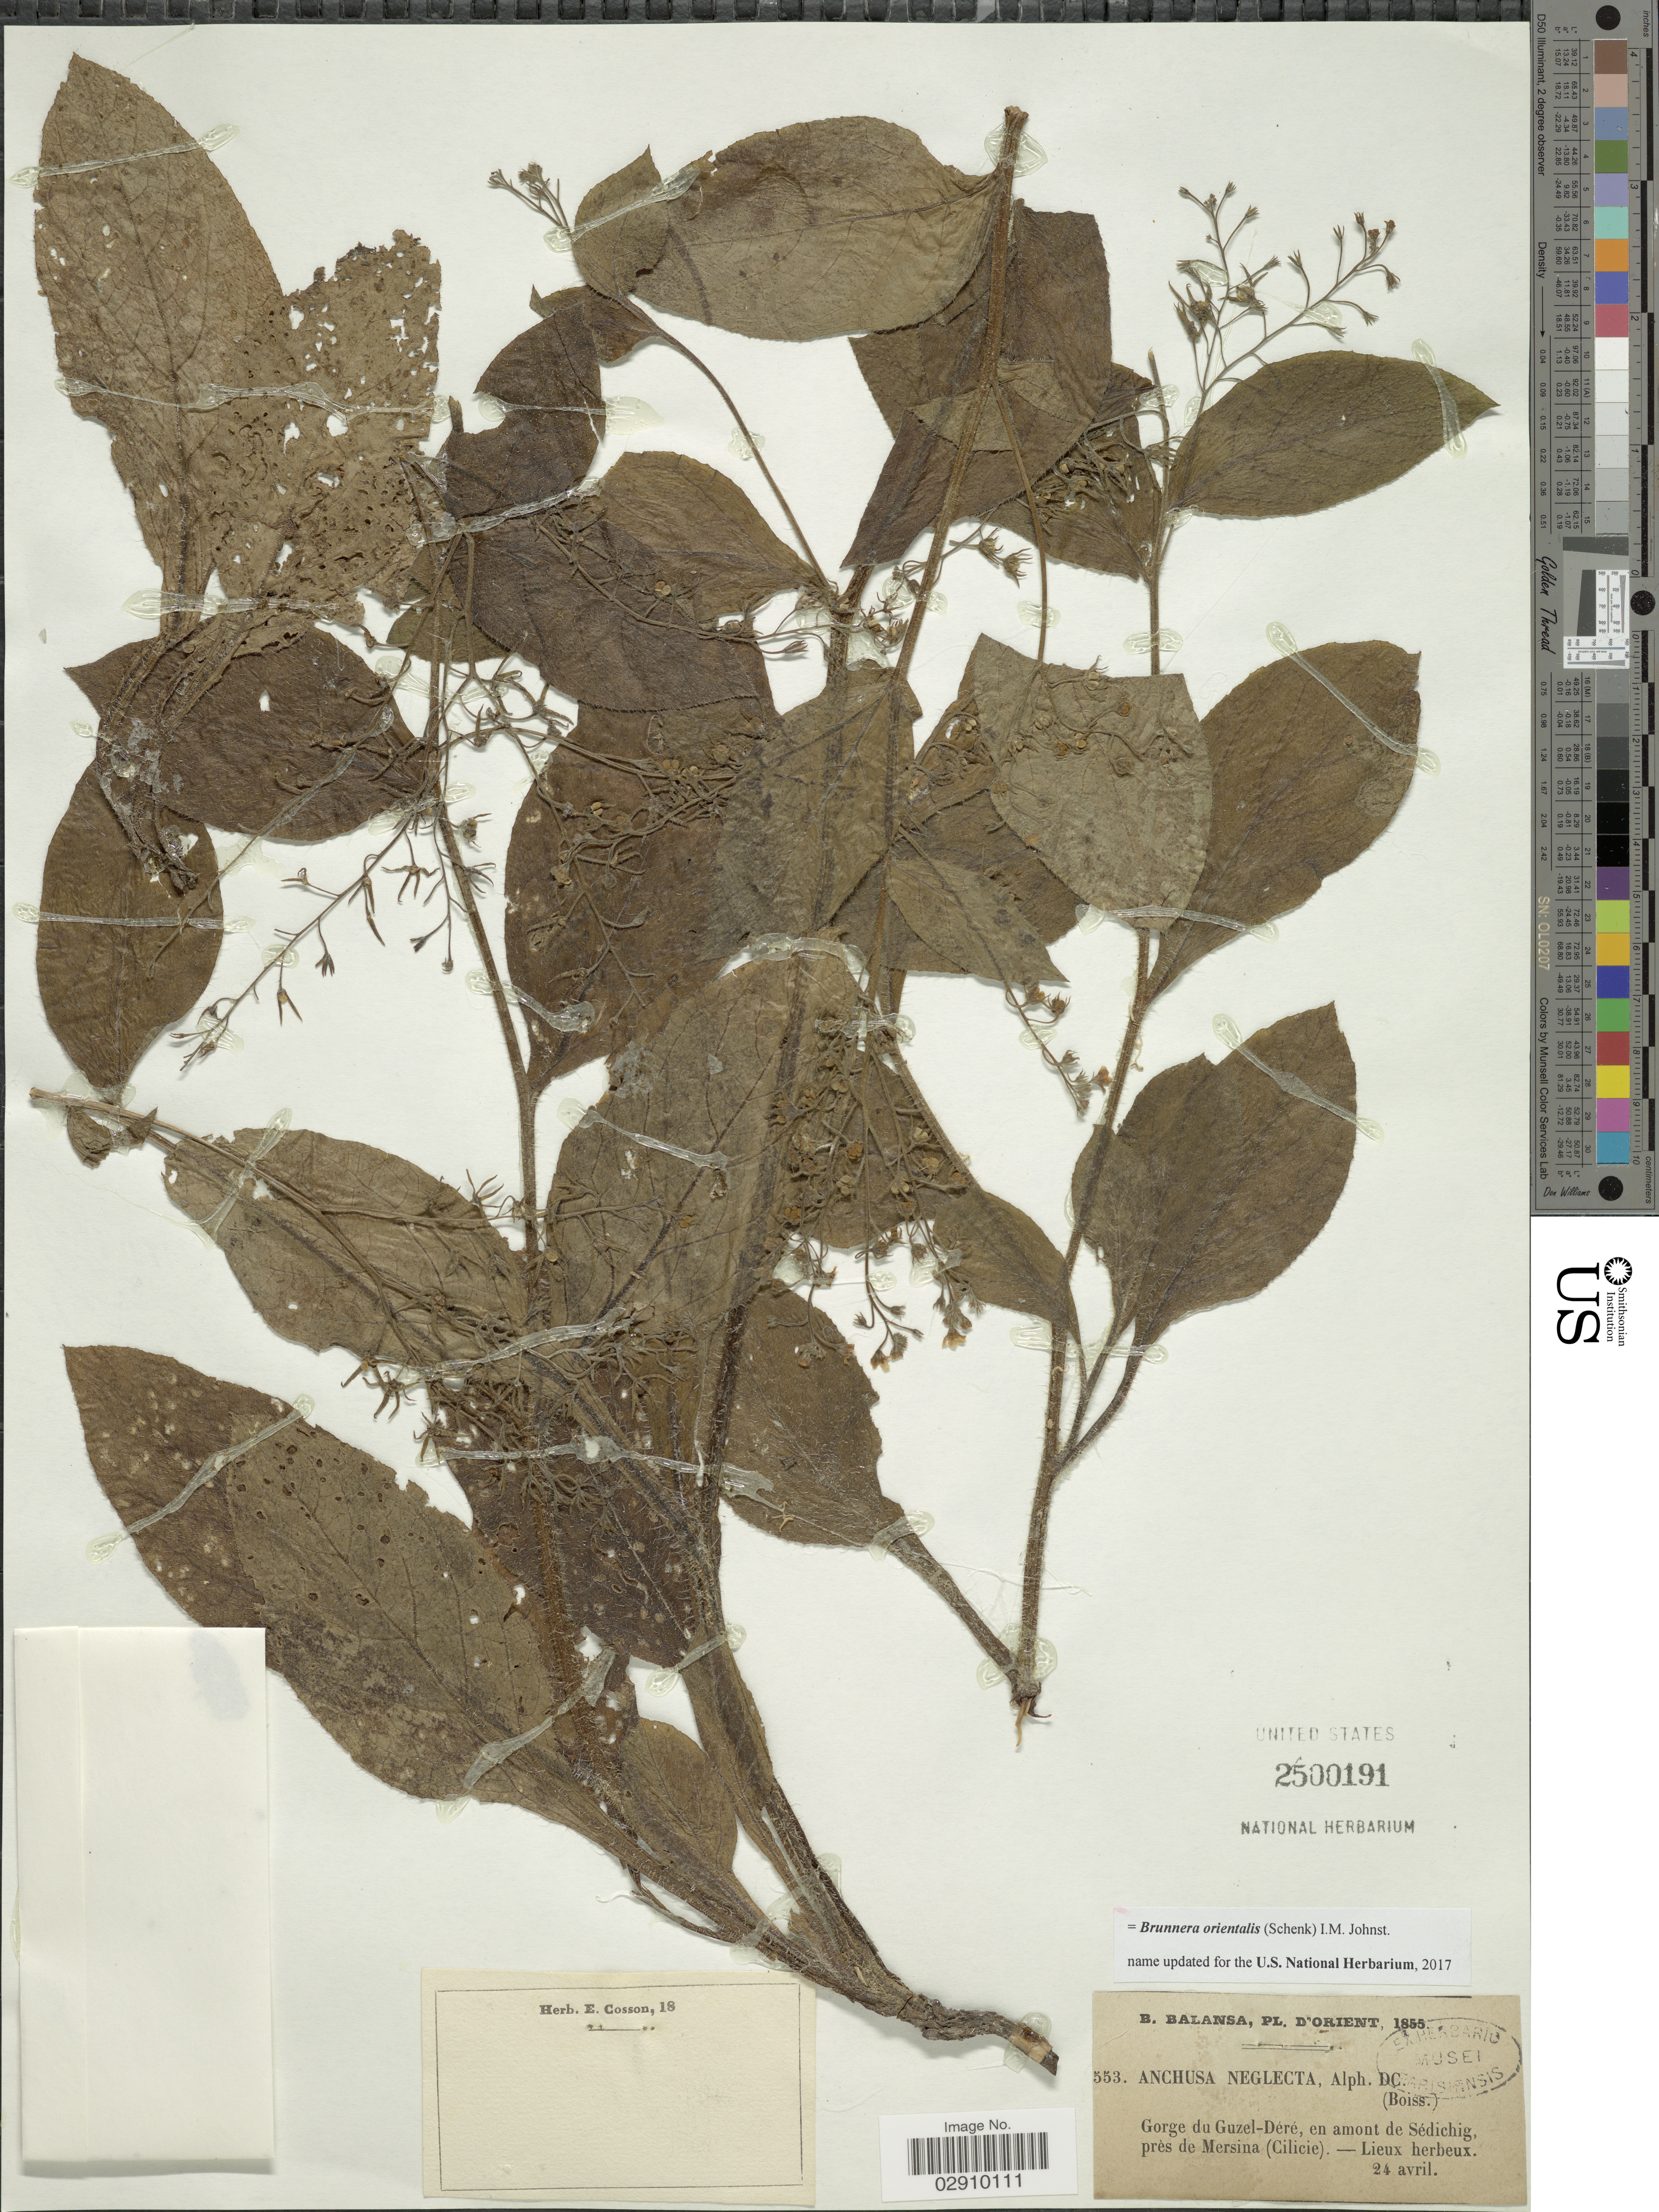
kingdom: Plantae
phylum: Tracheophyta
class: Magnoliopsida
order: Boraginales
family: Boraginaceae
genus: Brunnera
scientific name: Brunnera orientalis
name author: (Schenk) I.M. Johnst.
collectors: B. Balansa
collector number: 553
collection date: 1855-04-24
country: Turkey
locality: Gorge du Guzel-Déré, en amont de Sédichtig, près de Mersina (Cilicie) - Lieux herbeux.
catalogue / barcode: US 2500191